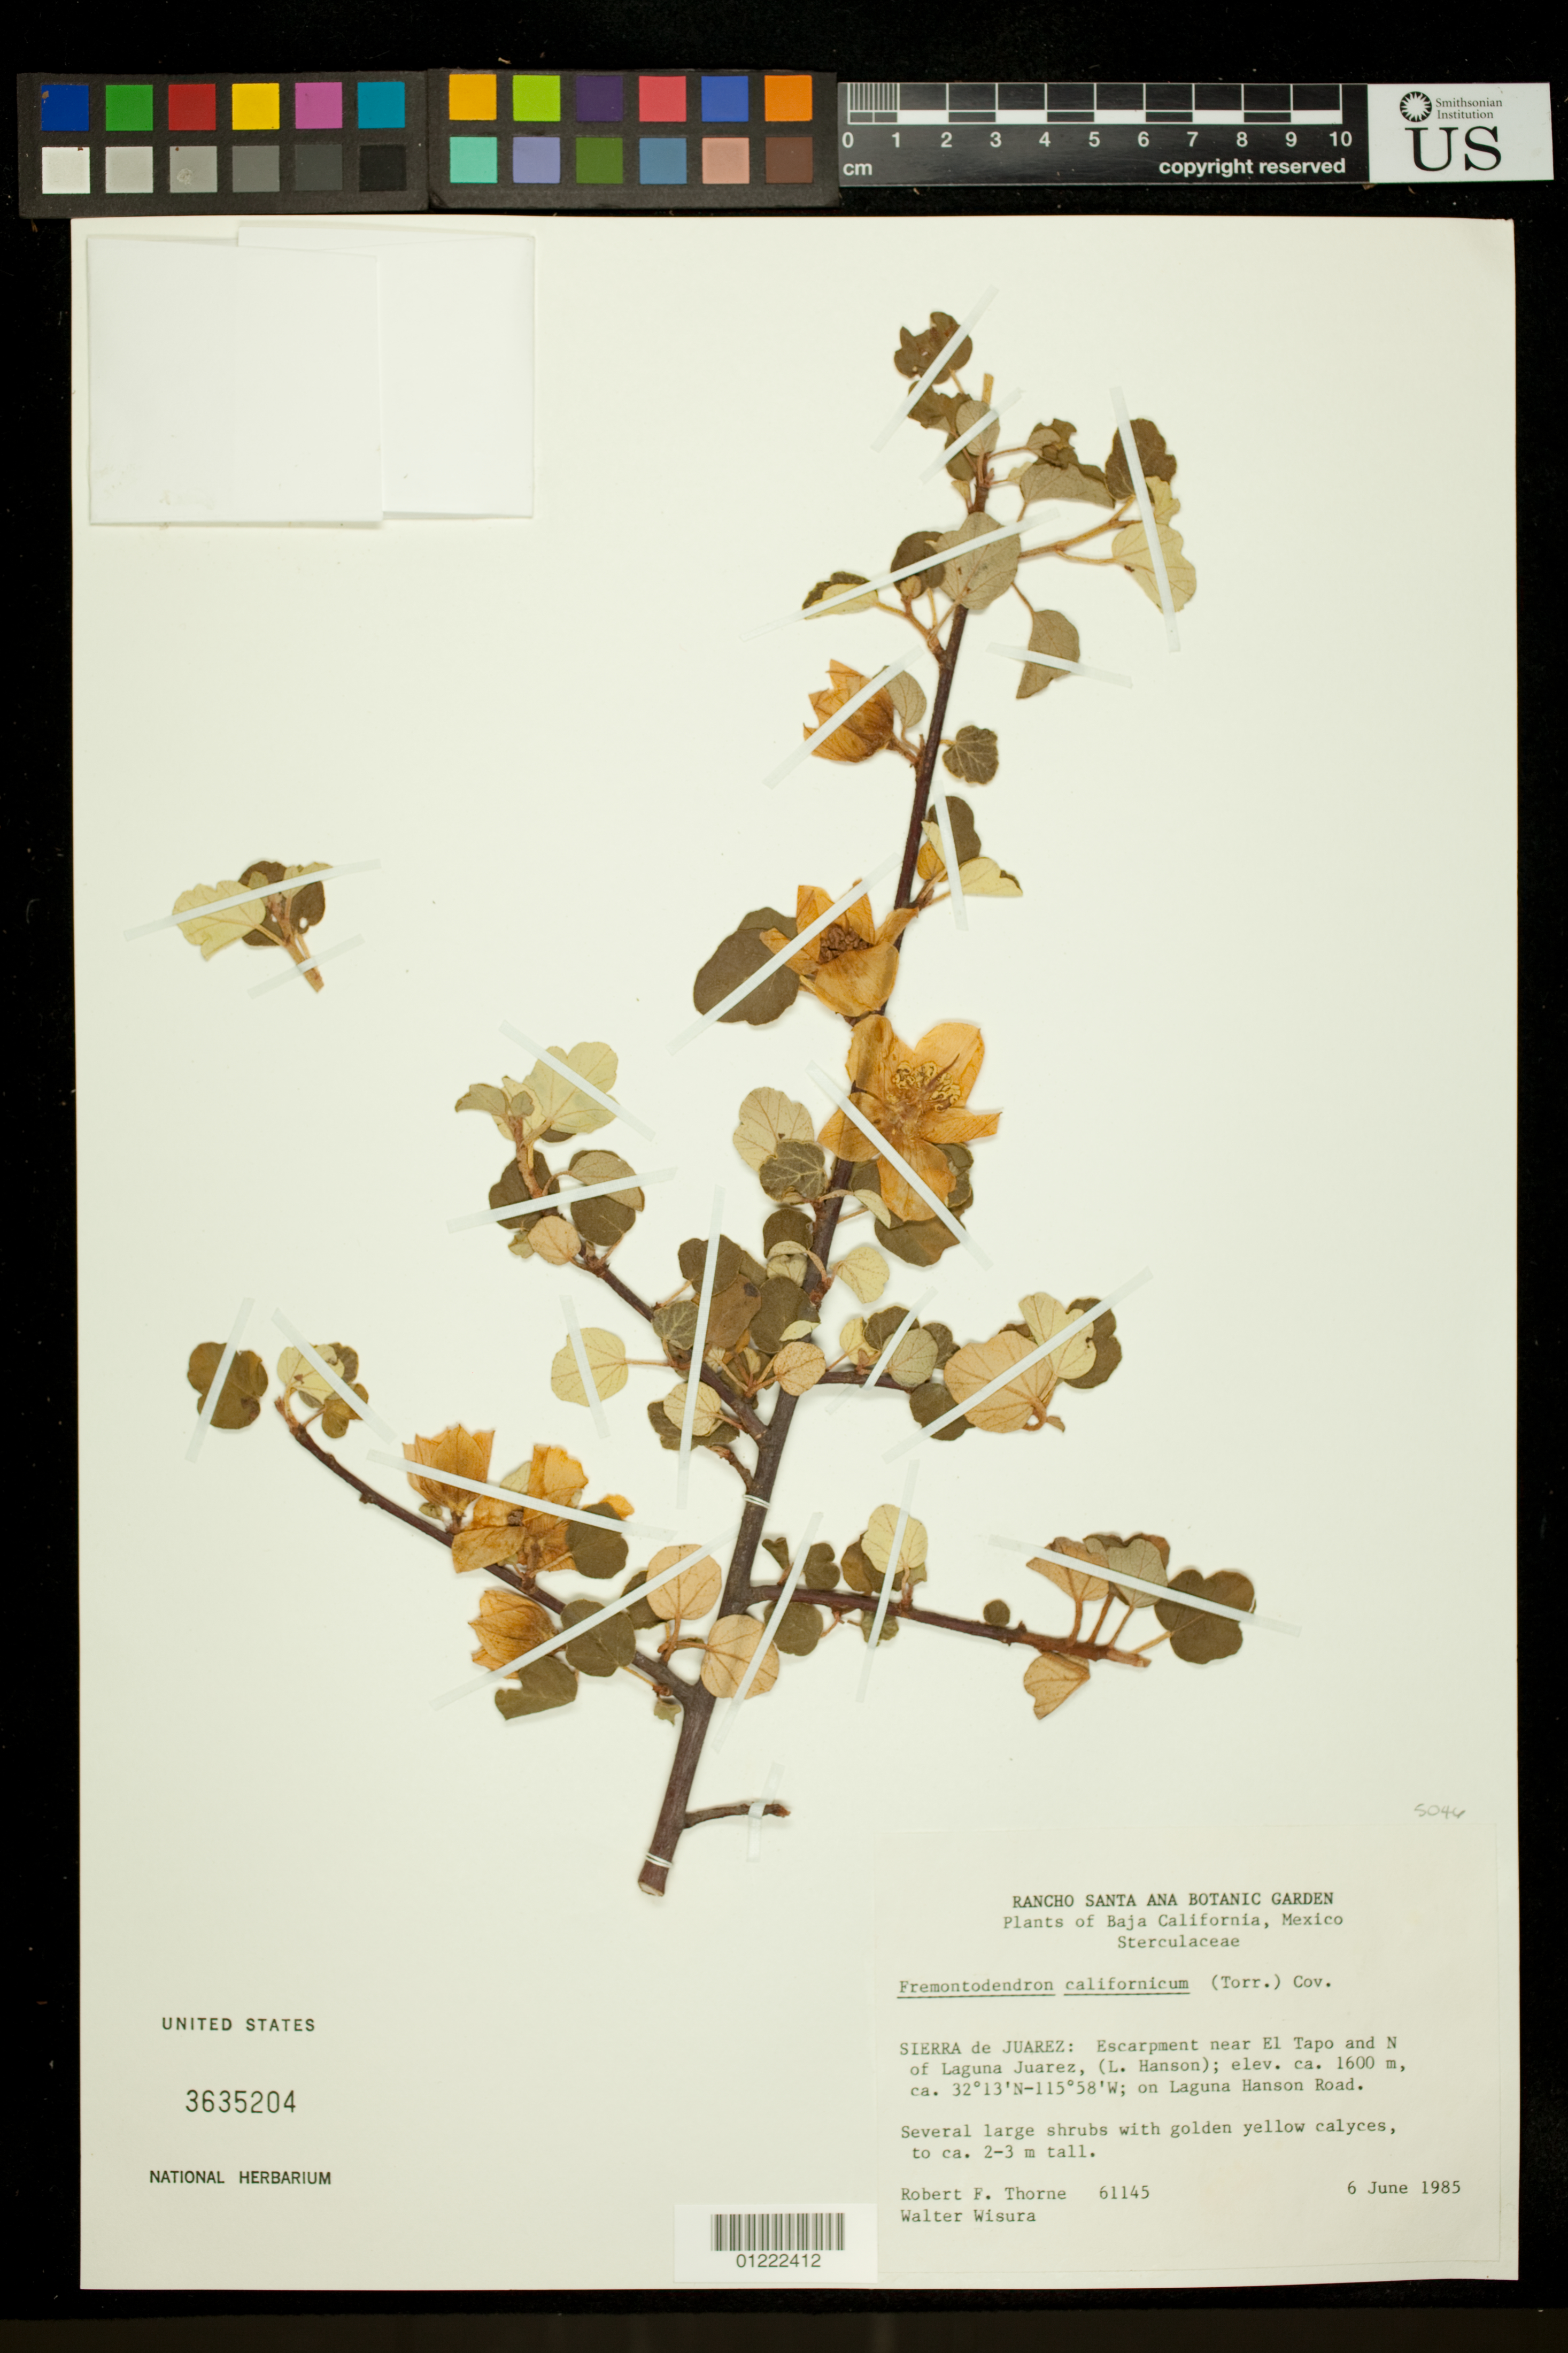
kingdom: Plantae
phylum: Tracheophyta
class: Magnoliopsida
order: Malvales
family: Malvaceae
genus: Fremontodendron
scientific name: Fremontodendron californicum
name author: (Torr.) Coville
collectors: R. F. Thorne & W. Wisura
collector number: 61145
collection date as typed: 6/6/1985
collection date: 1985-06-06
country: Mexico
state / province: Baja California Norte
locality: Sierra de Juarez: Escarpment near El Tapo and N of Laguna Juarez, (L. Hanson) on Laguna Hanson Road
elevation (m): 1600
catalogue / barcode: US 3635204